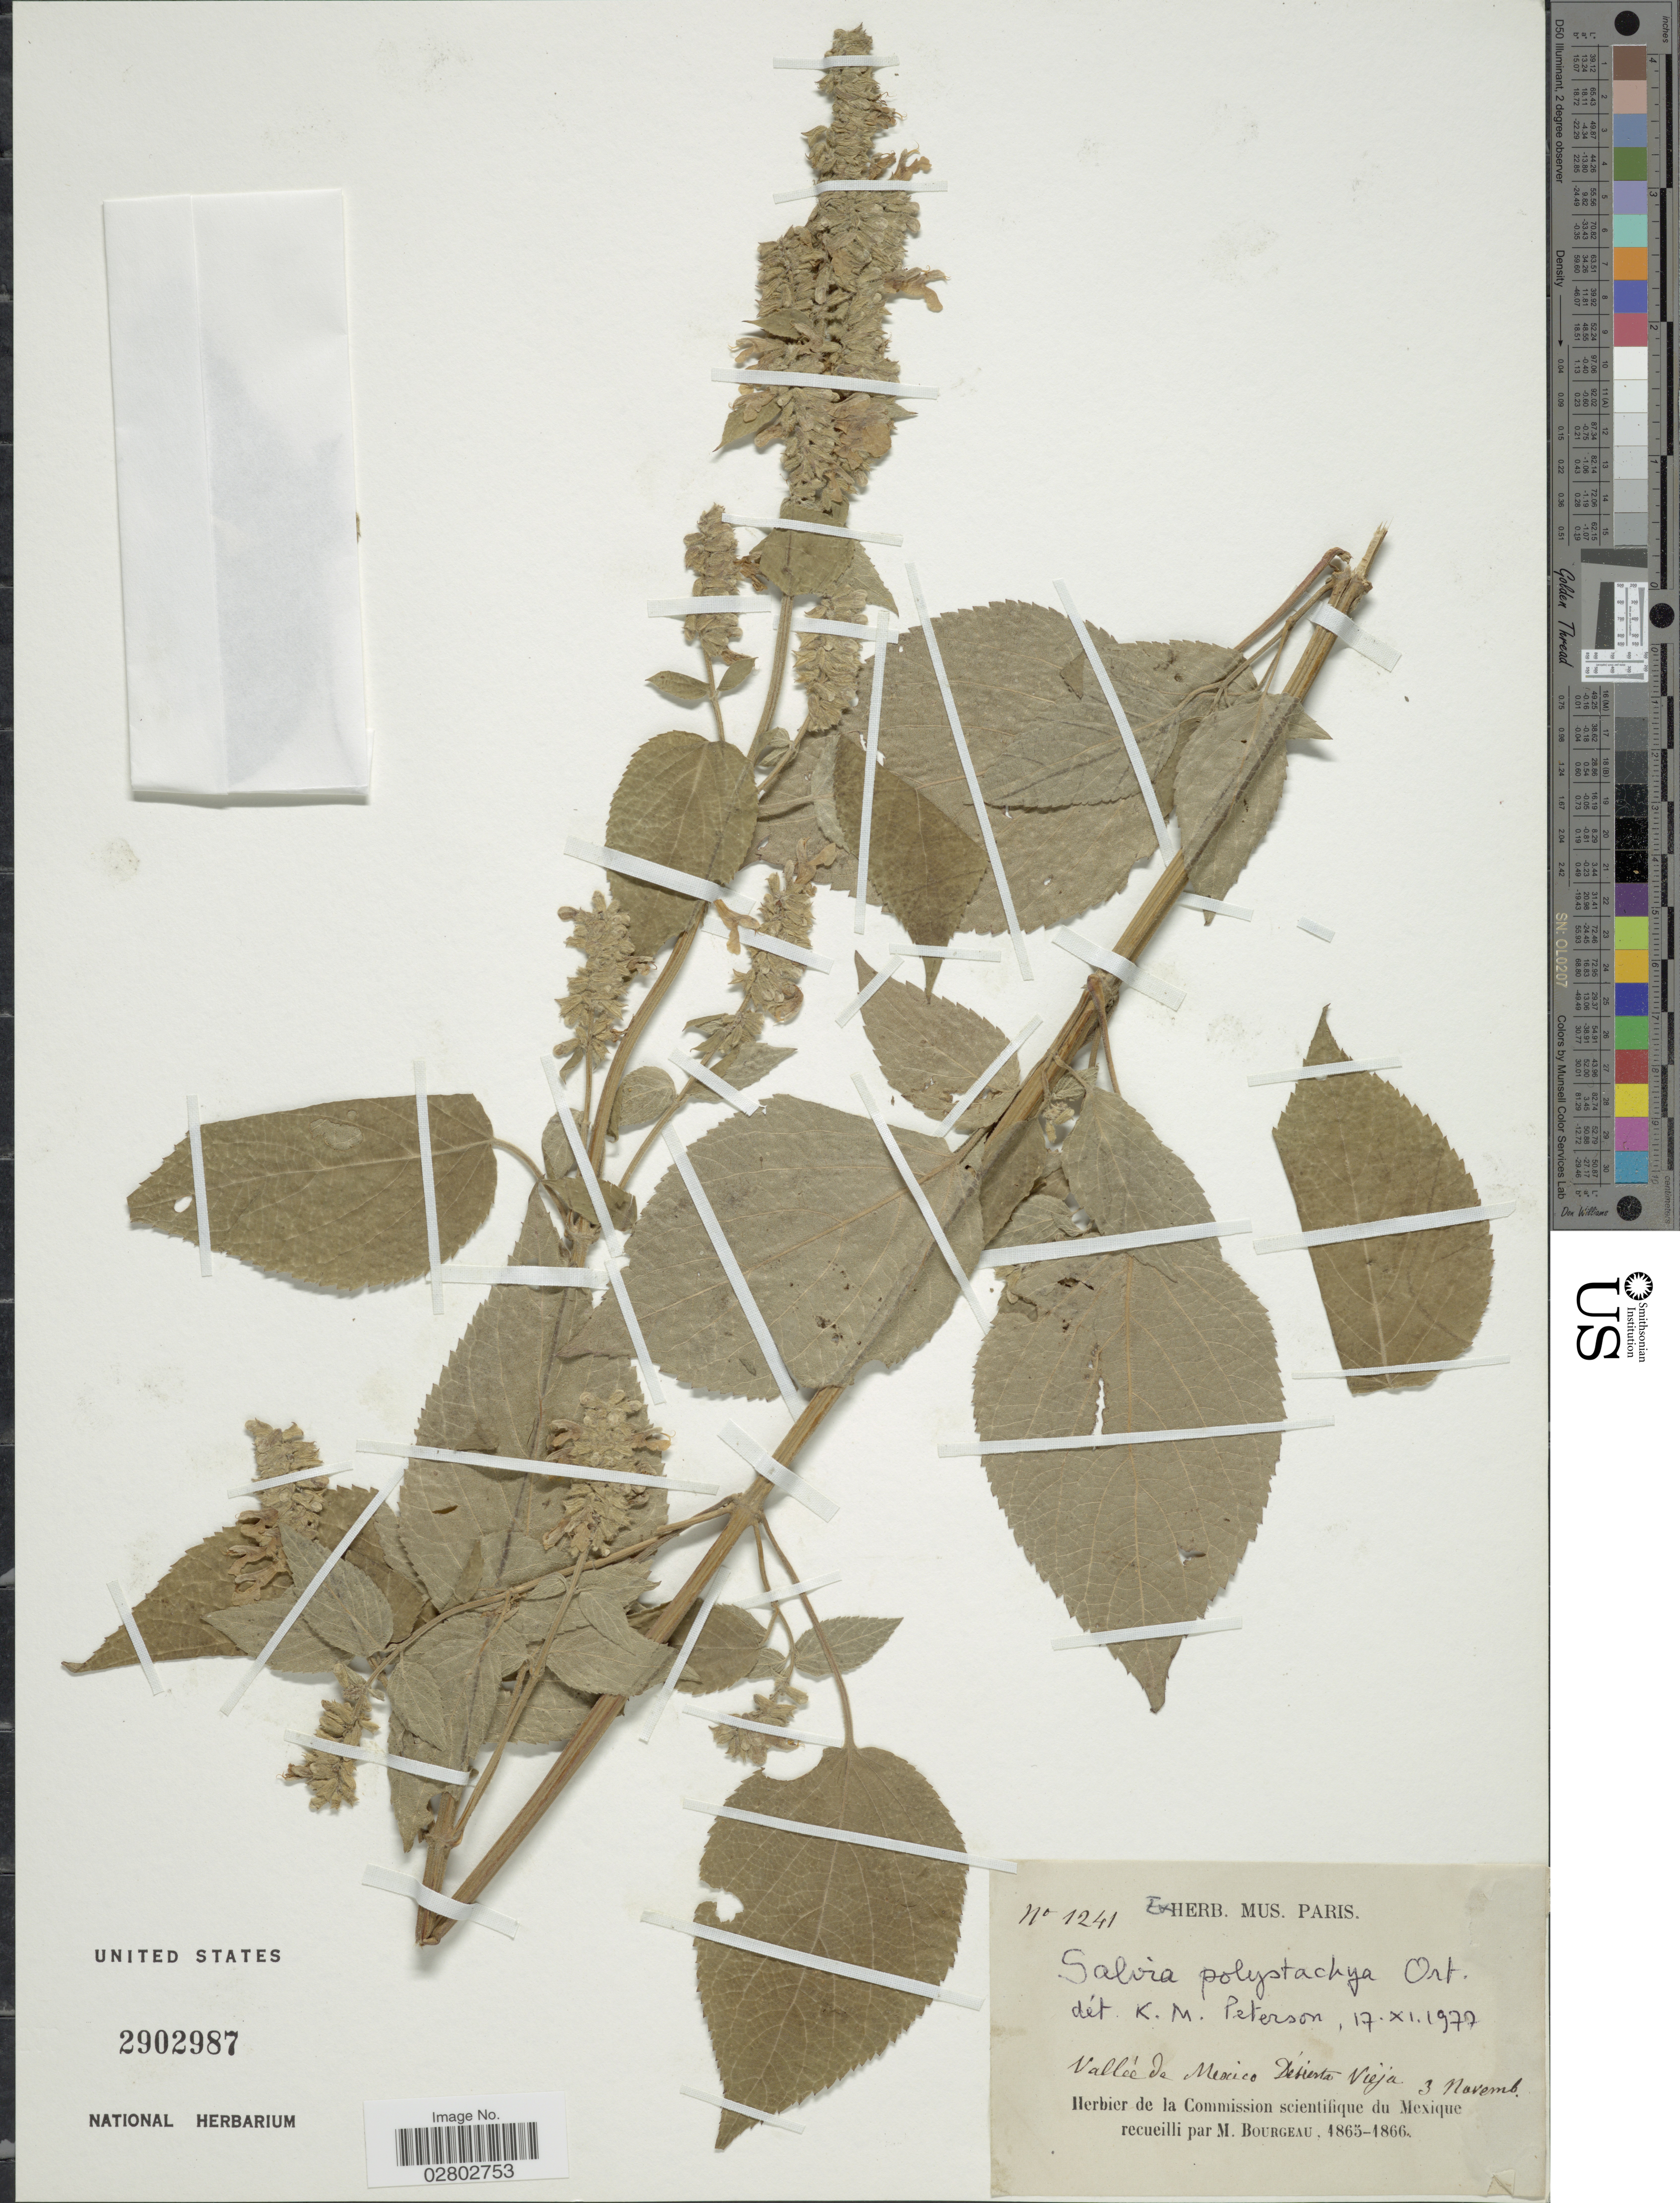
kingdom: Plantae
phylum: Tracheophyta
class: Magnoliopsida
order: Lamiales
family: Lamiaceae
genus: Salvia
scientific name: Salvia polystachya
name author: Cav.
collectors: M. Bourgeau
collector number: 1241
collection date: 1865-11-03/1866-11-03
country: Mexico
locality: Valleé de Mexico, Desierta Vieja.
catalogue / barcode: US 2902987